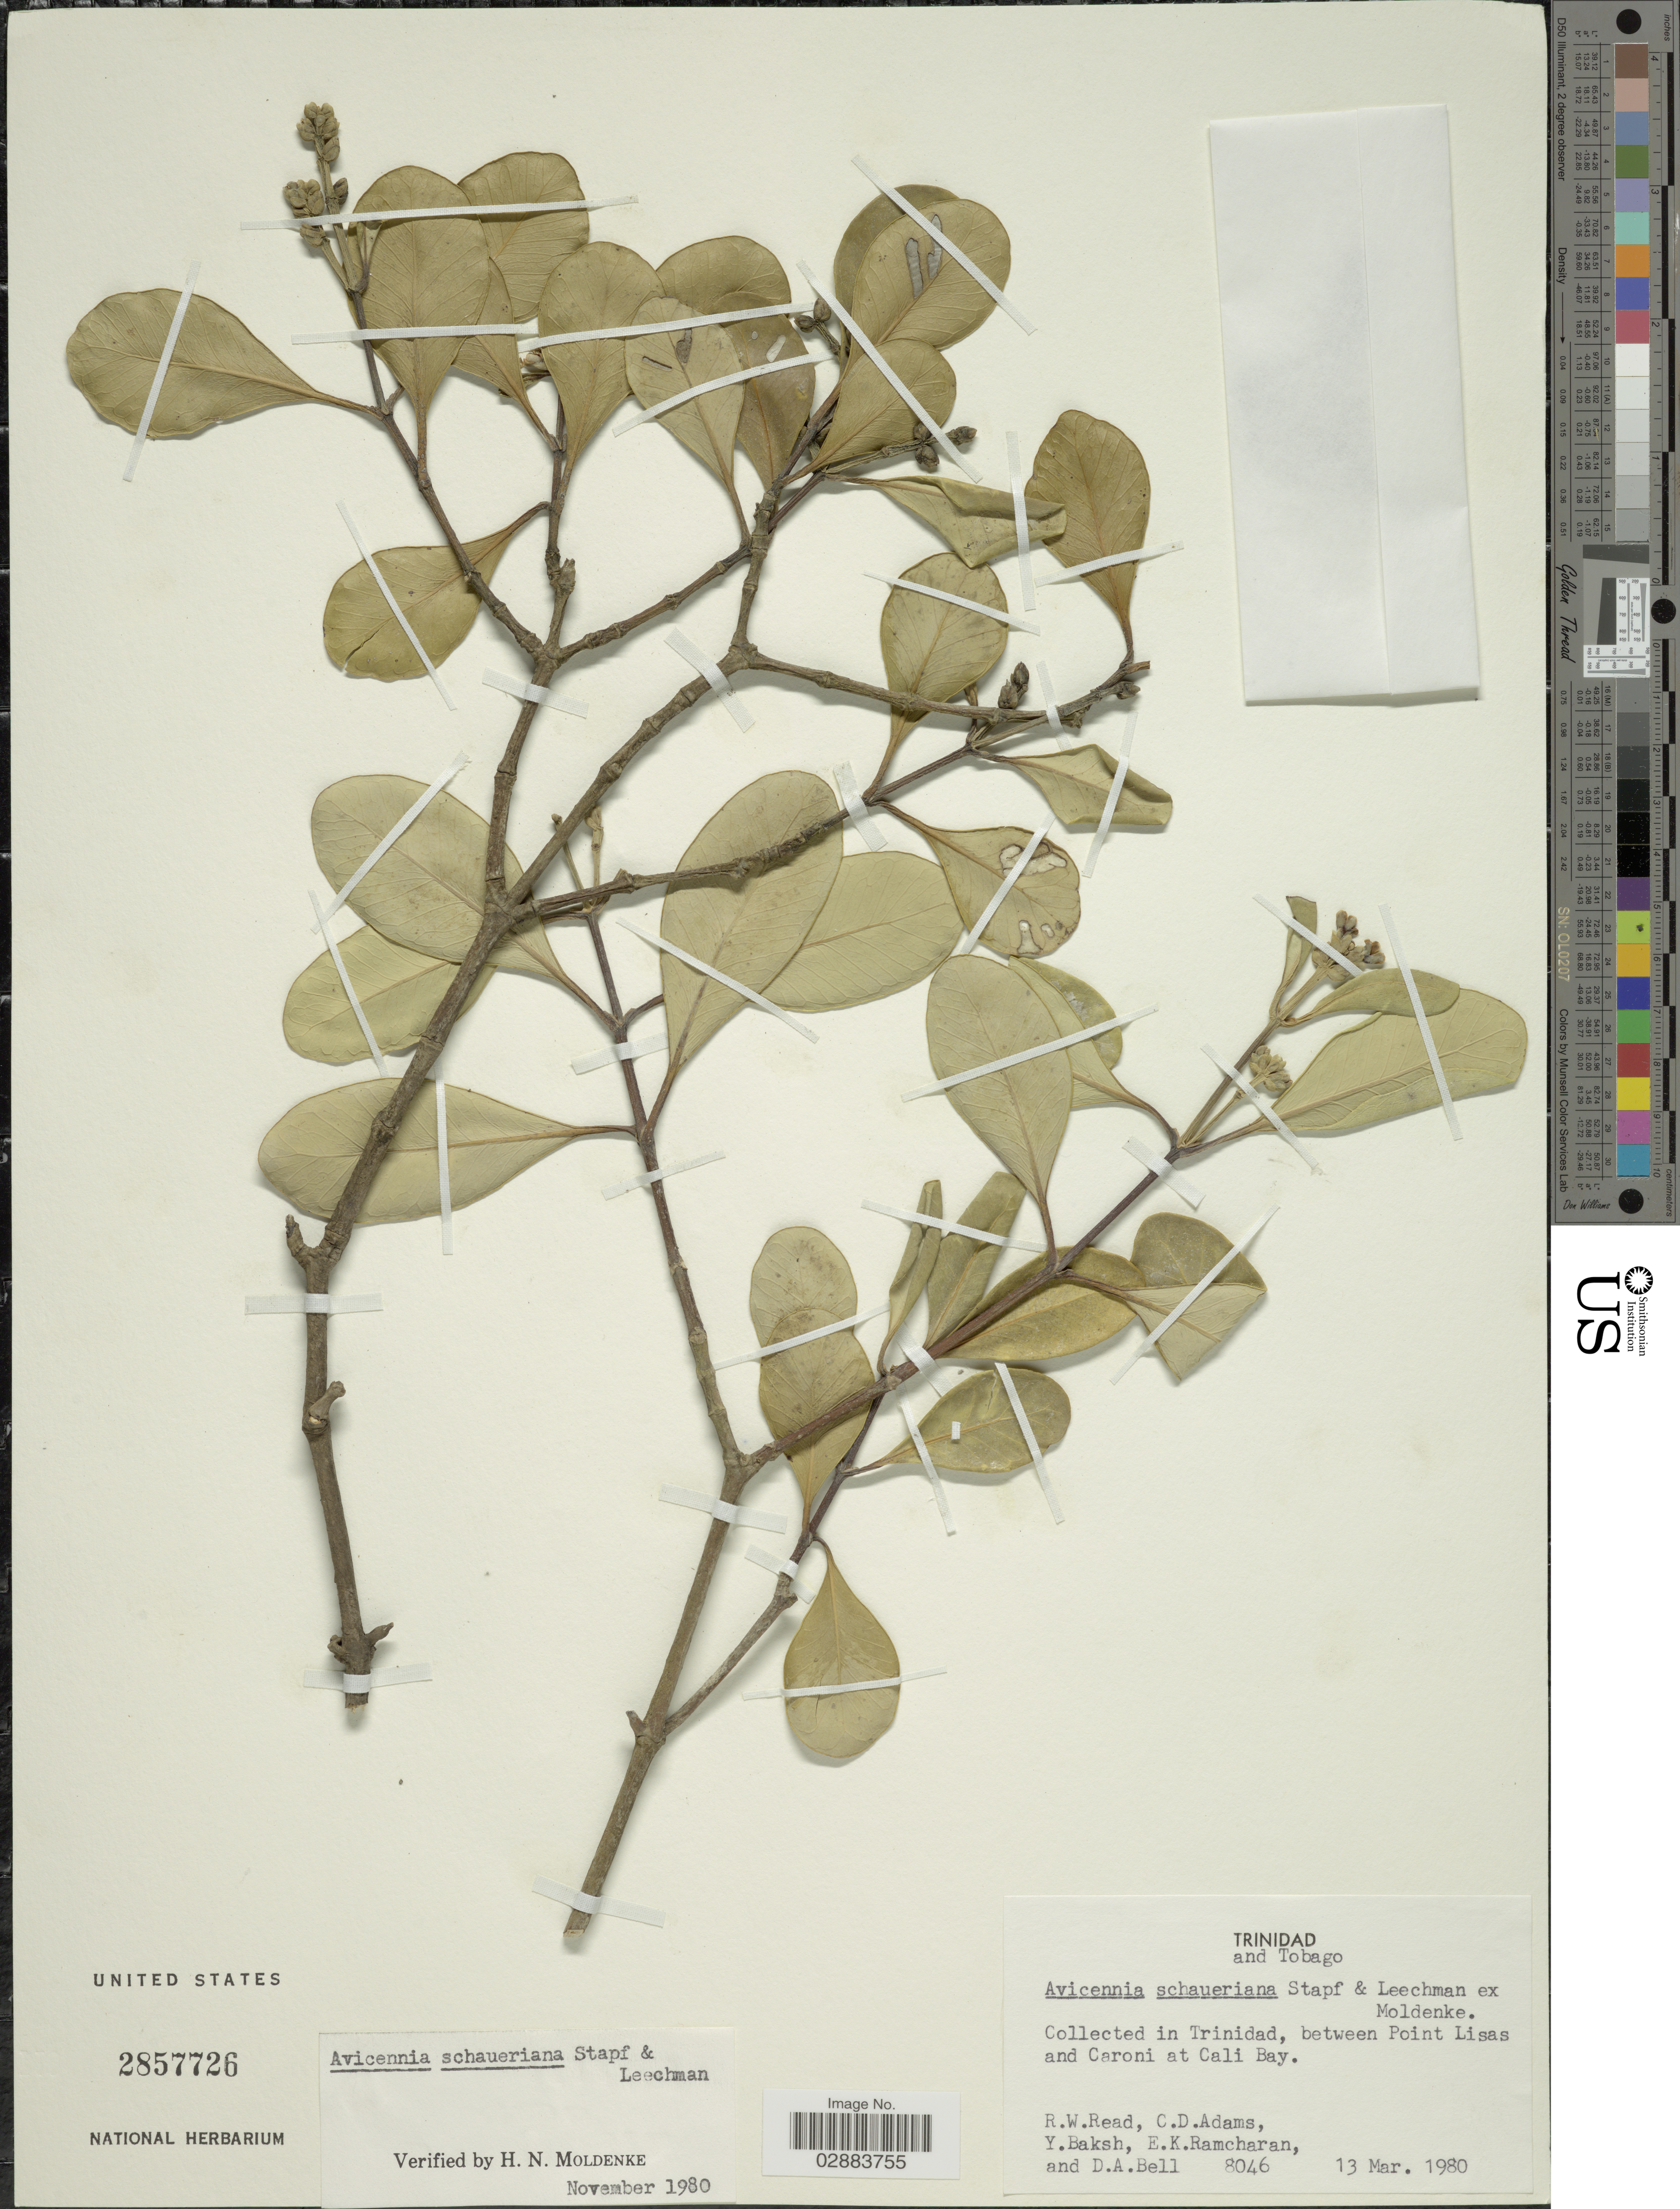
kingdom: Plantae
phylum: Tracheophyta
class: Magnoliopsida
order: Lamiales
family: Acanthaceae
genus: Avicennia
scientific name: Avicennia schaueriana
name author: Stapf ex Moldenke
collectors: R. W. Read, C. D. Adams, Y. Baksh, E. Ramcharan & D. A. Bell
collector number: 8046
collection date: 1980-03-13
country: Trinidad and Tobago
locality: Trinidad, between Point Lisas and Caroni at Cali Bay.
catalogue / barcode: US 2857726